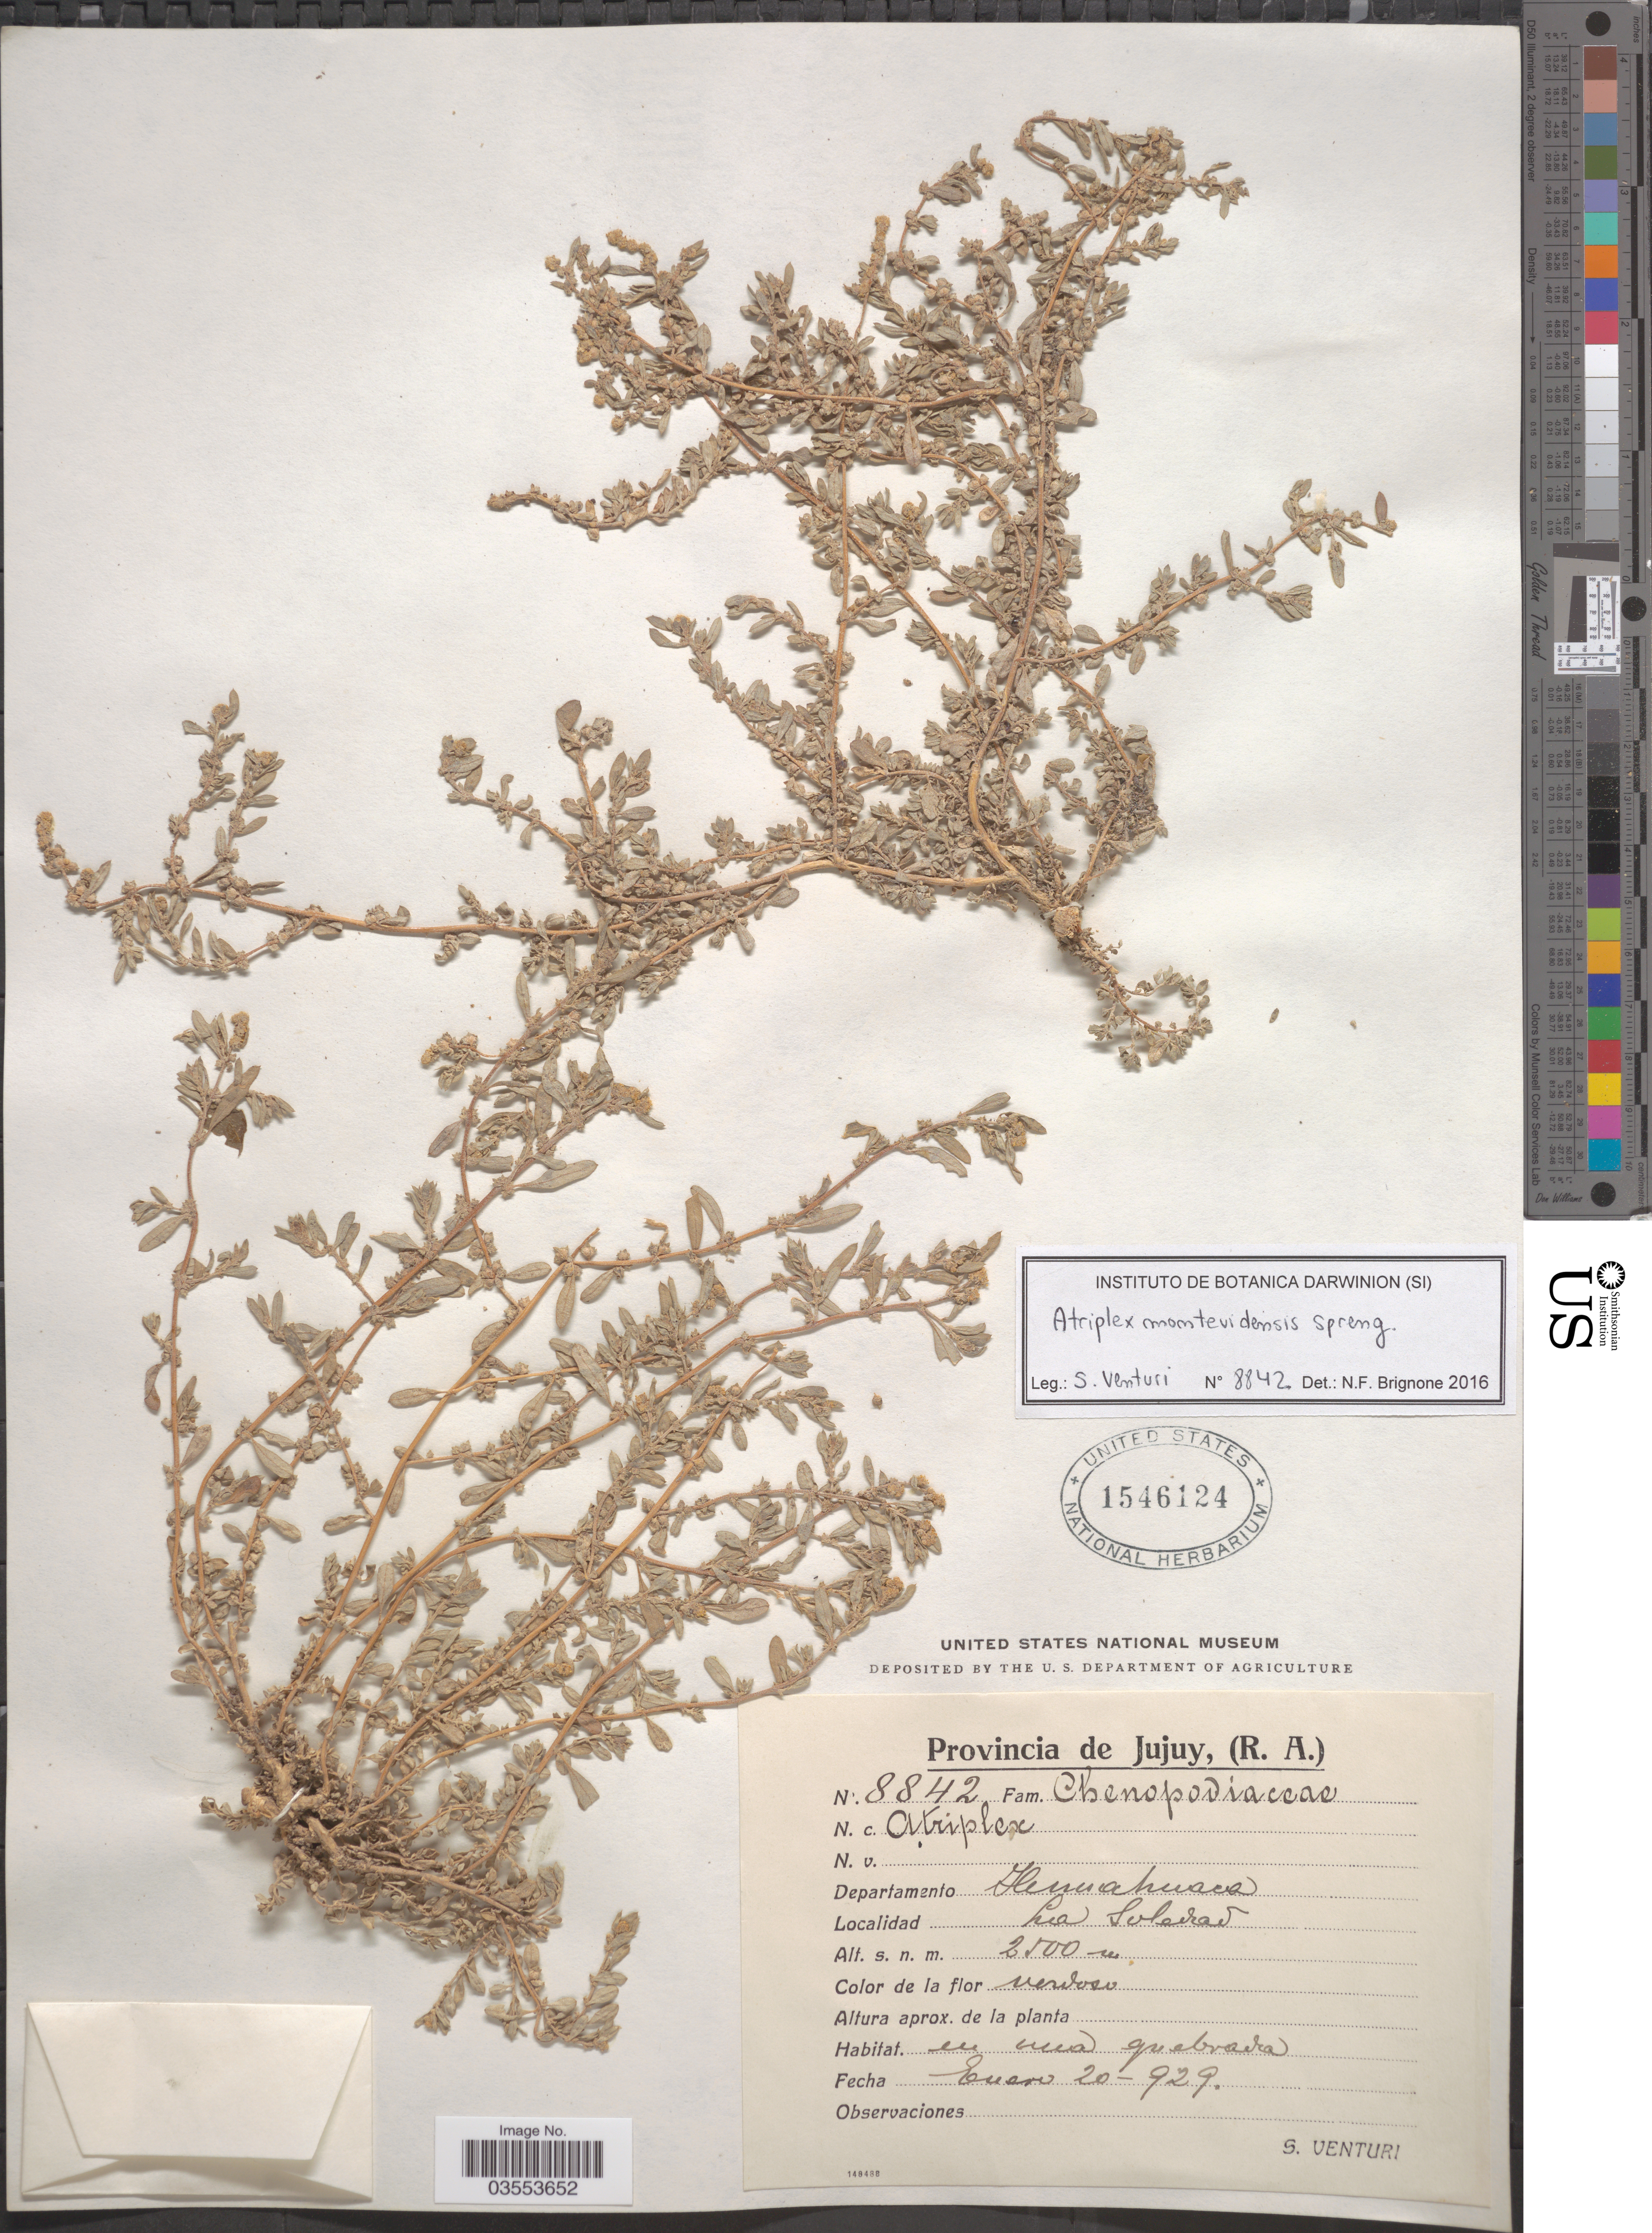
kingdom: Plantae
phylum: Tracheophyta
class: Magnoliopsida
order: Caryophyllales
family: Amaranthaceae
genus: Atriplex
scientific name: Atriplex sp.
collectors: S. Venturi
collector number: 8842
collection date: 1929-01-20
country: Argentina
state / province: Jujuy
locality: Departamento Humahuaca. La Soledad.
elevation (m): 2500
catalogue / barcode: US 1546124